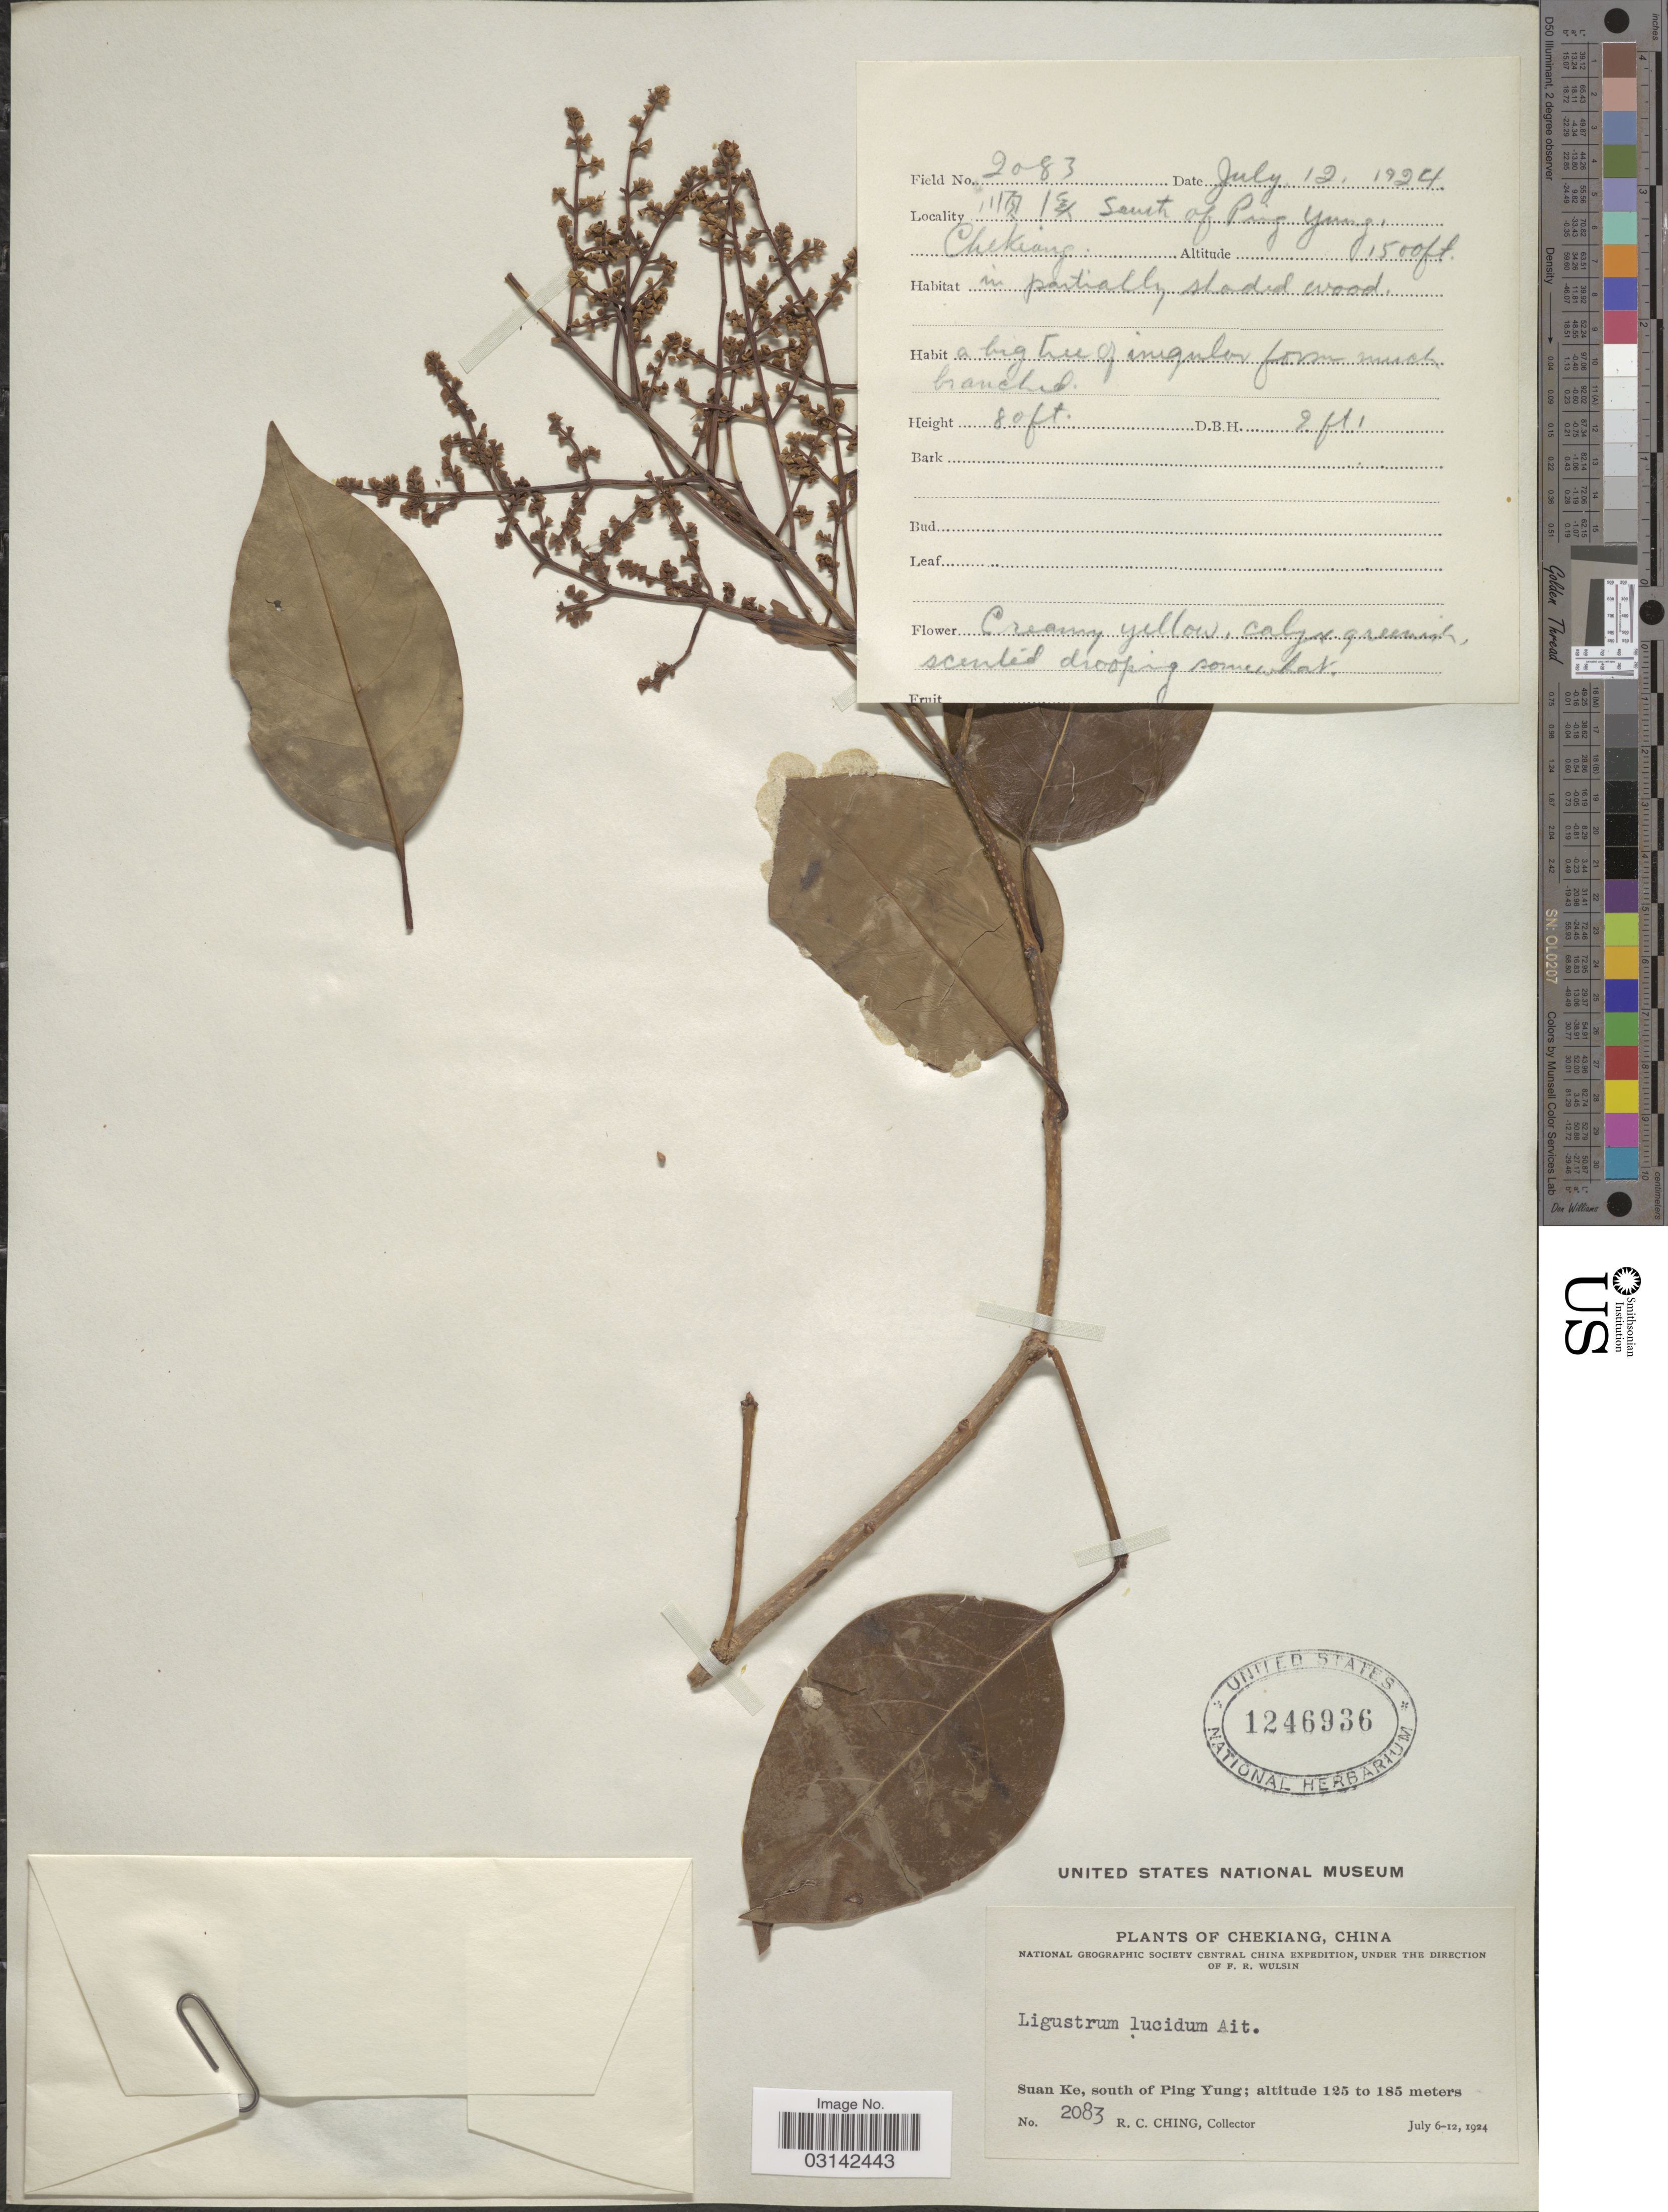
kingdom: Plantae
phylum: Tracheophyta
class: Magnoliopsida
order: Lamiales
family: Oleaceae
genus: Ligustrum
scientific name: Ligustrum lucidum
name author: W.T. Aiton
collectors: R. C. Ching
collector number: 2083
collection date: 1924-07-12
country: China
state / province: Zhejiang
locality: Chekiang, Suan Ke, south of Ping Yung.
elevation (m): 457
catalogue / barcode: US 1246936